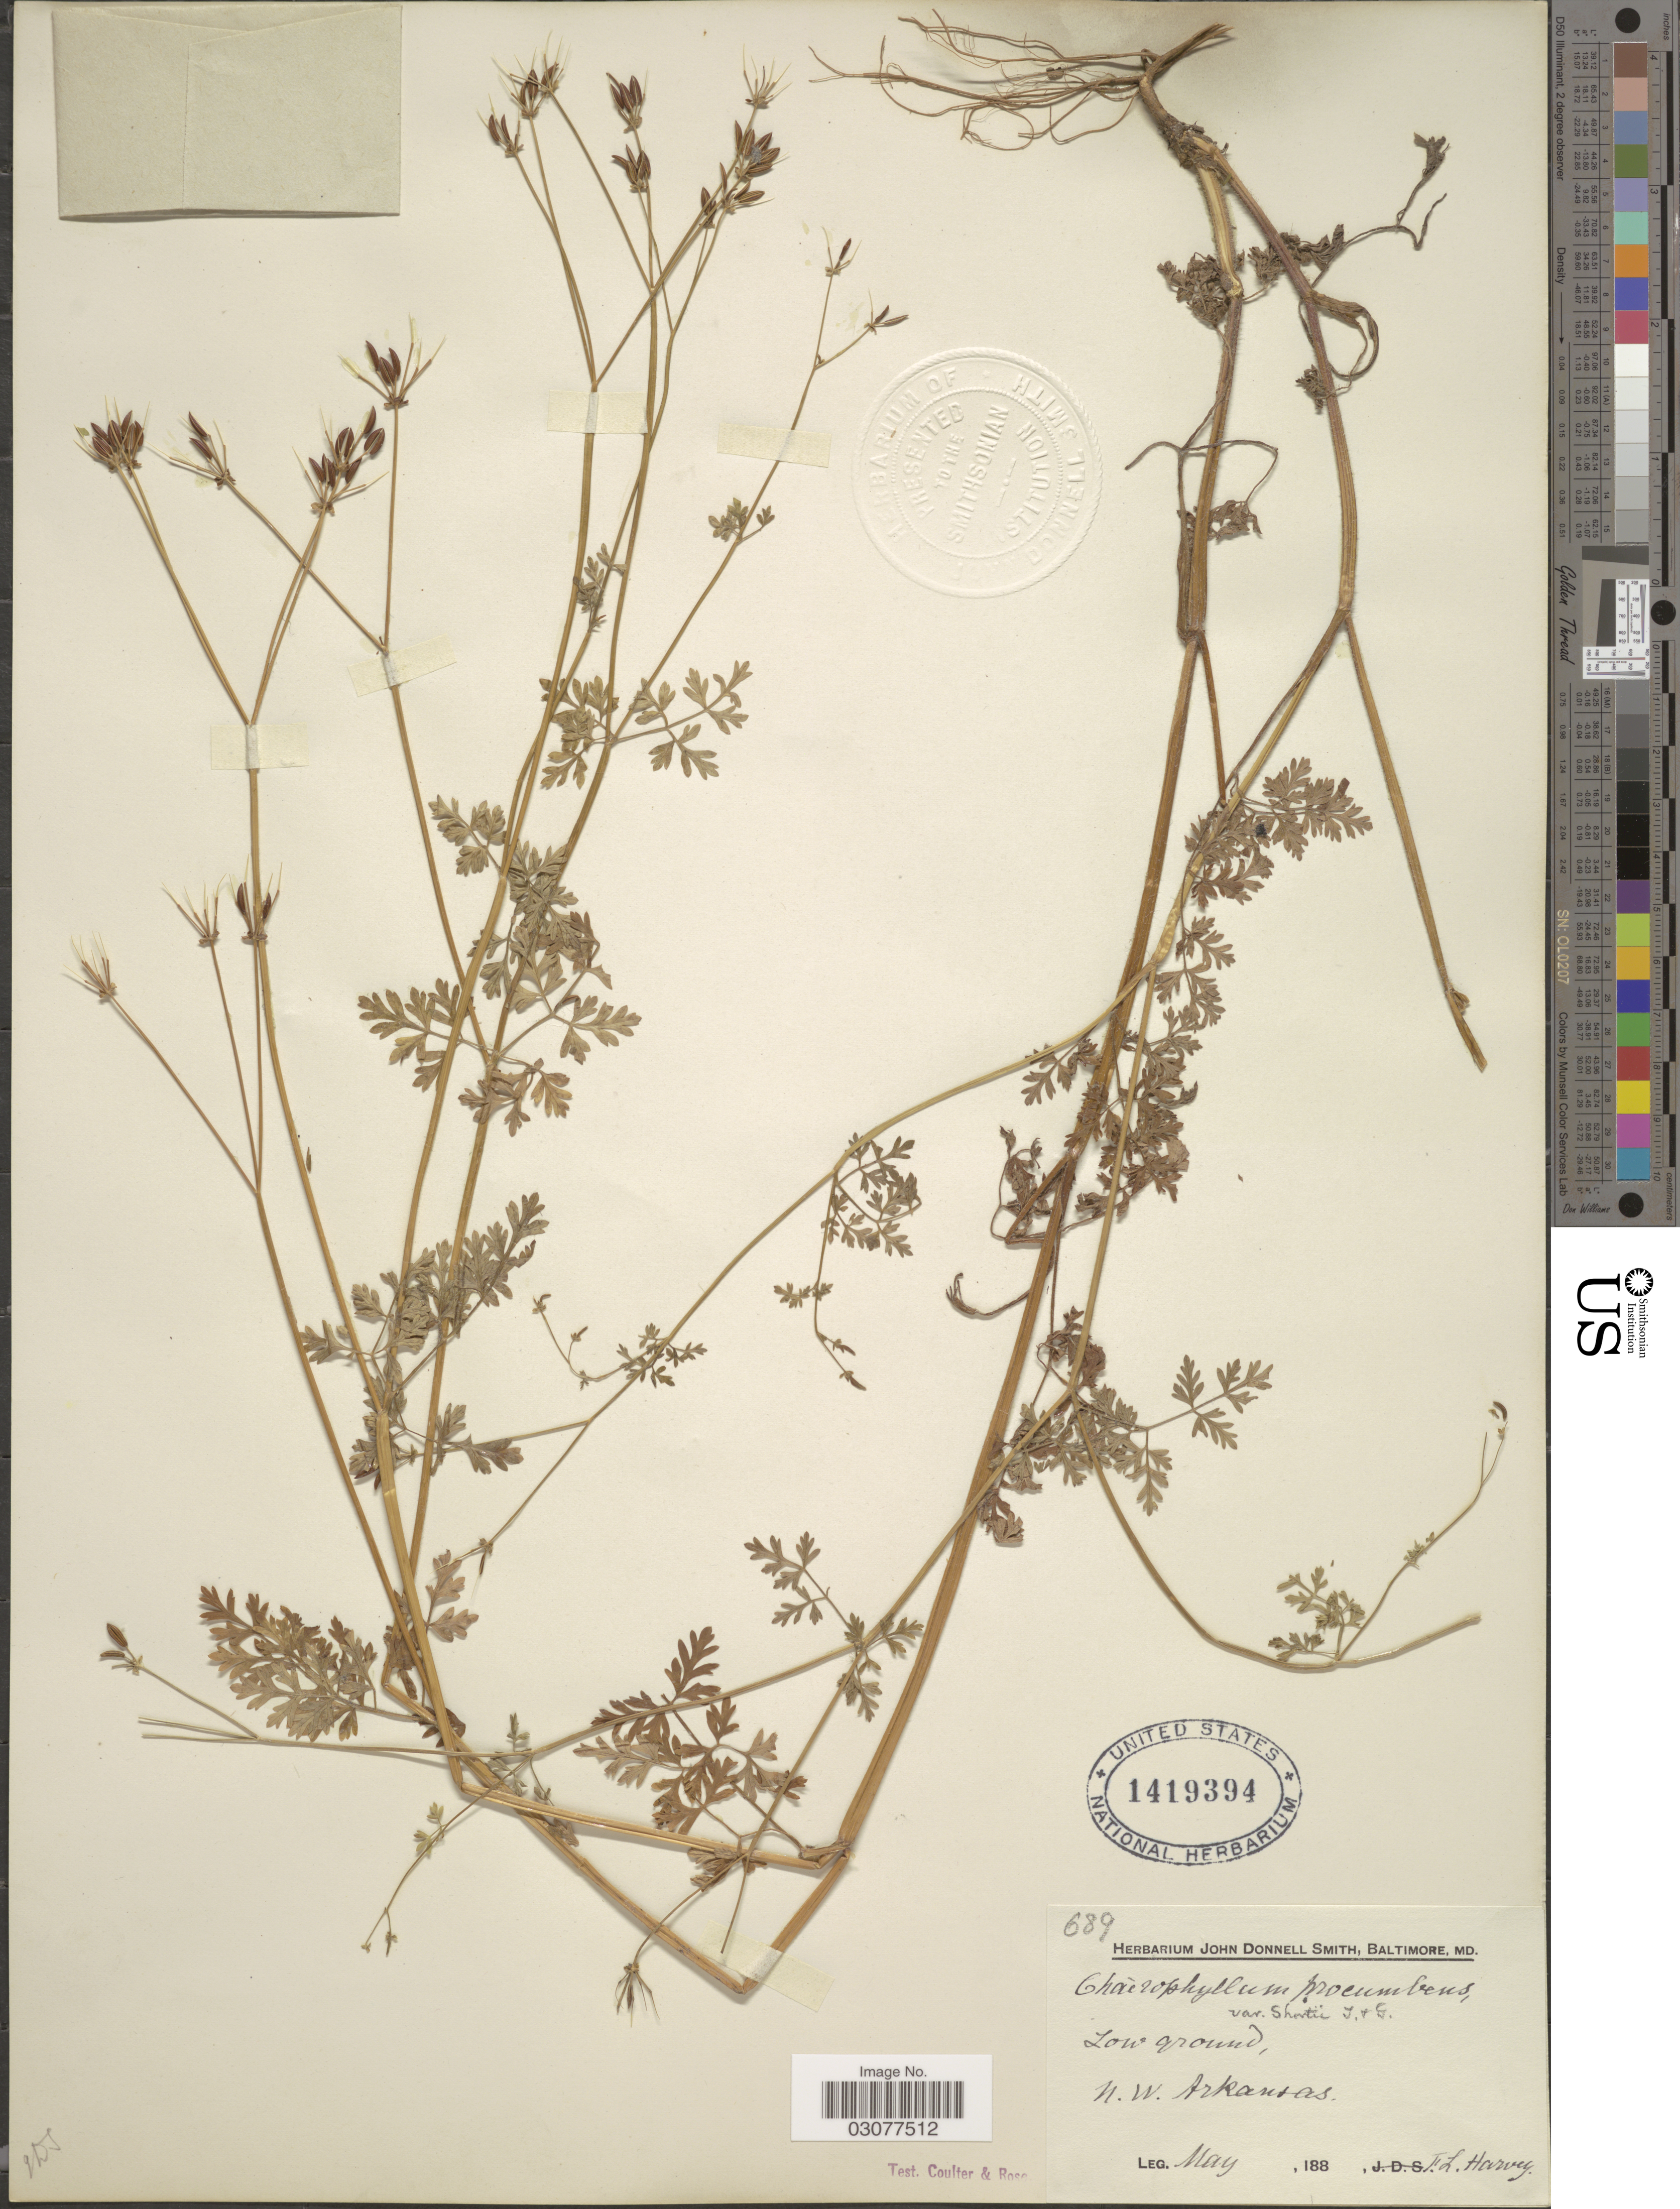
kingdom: Plantae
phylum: Tracheophyta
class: Magnoliopsida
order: Apiales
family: Apiaceae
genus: Chaerophyllum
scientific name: Chaerophyllum procumbens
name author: (L.) Crantz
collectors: F. L. Harvey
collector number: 689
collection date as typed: May, 188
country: United States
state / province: Arkansas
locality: Low ground, N.W. Arkansas.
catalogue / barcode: US 1419394